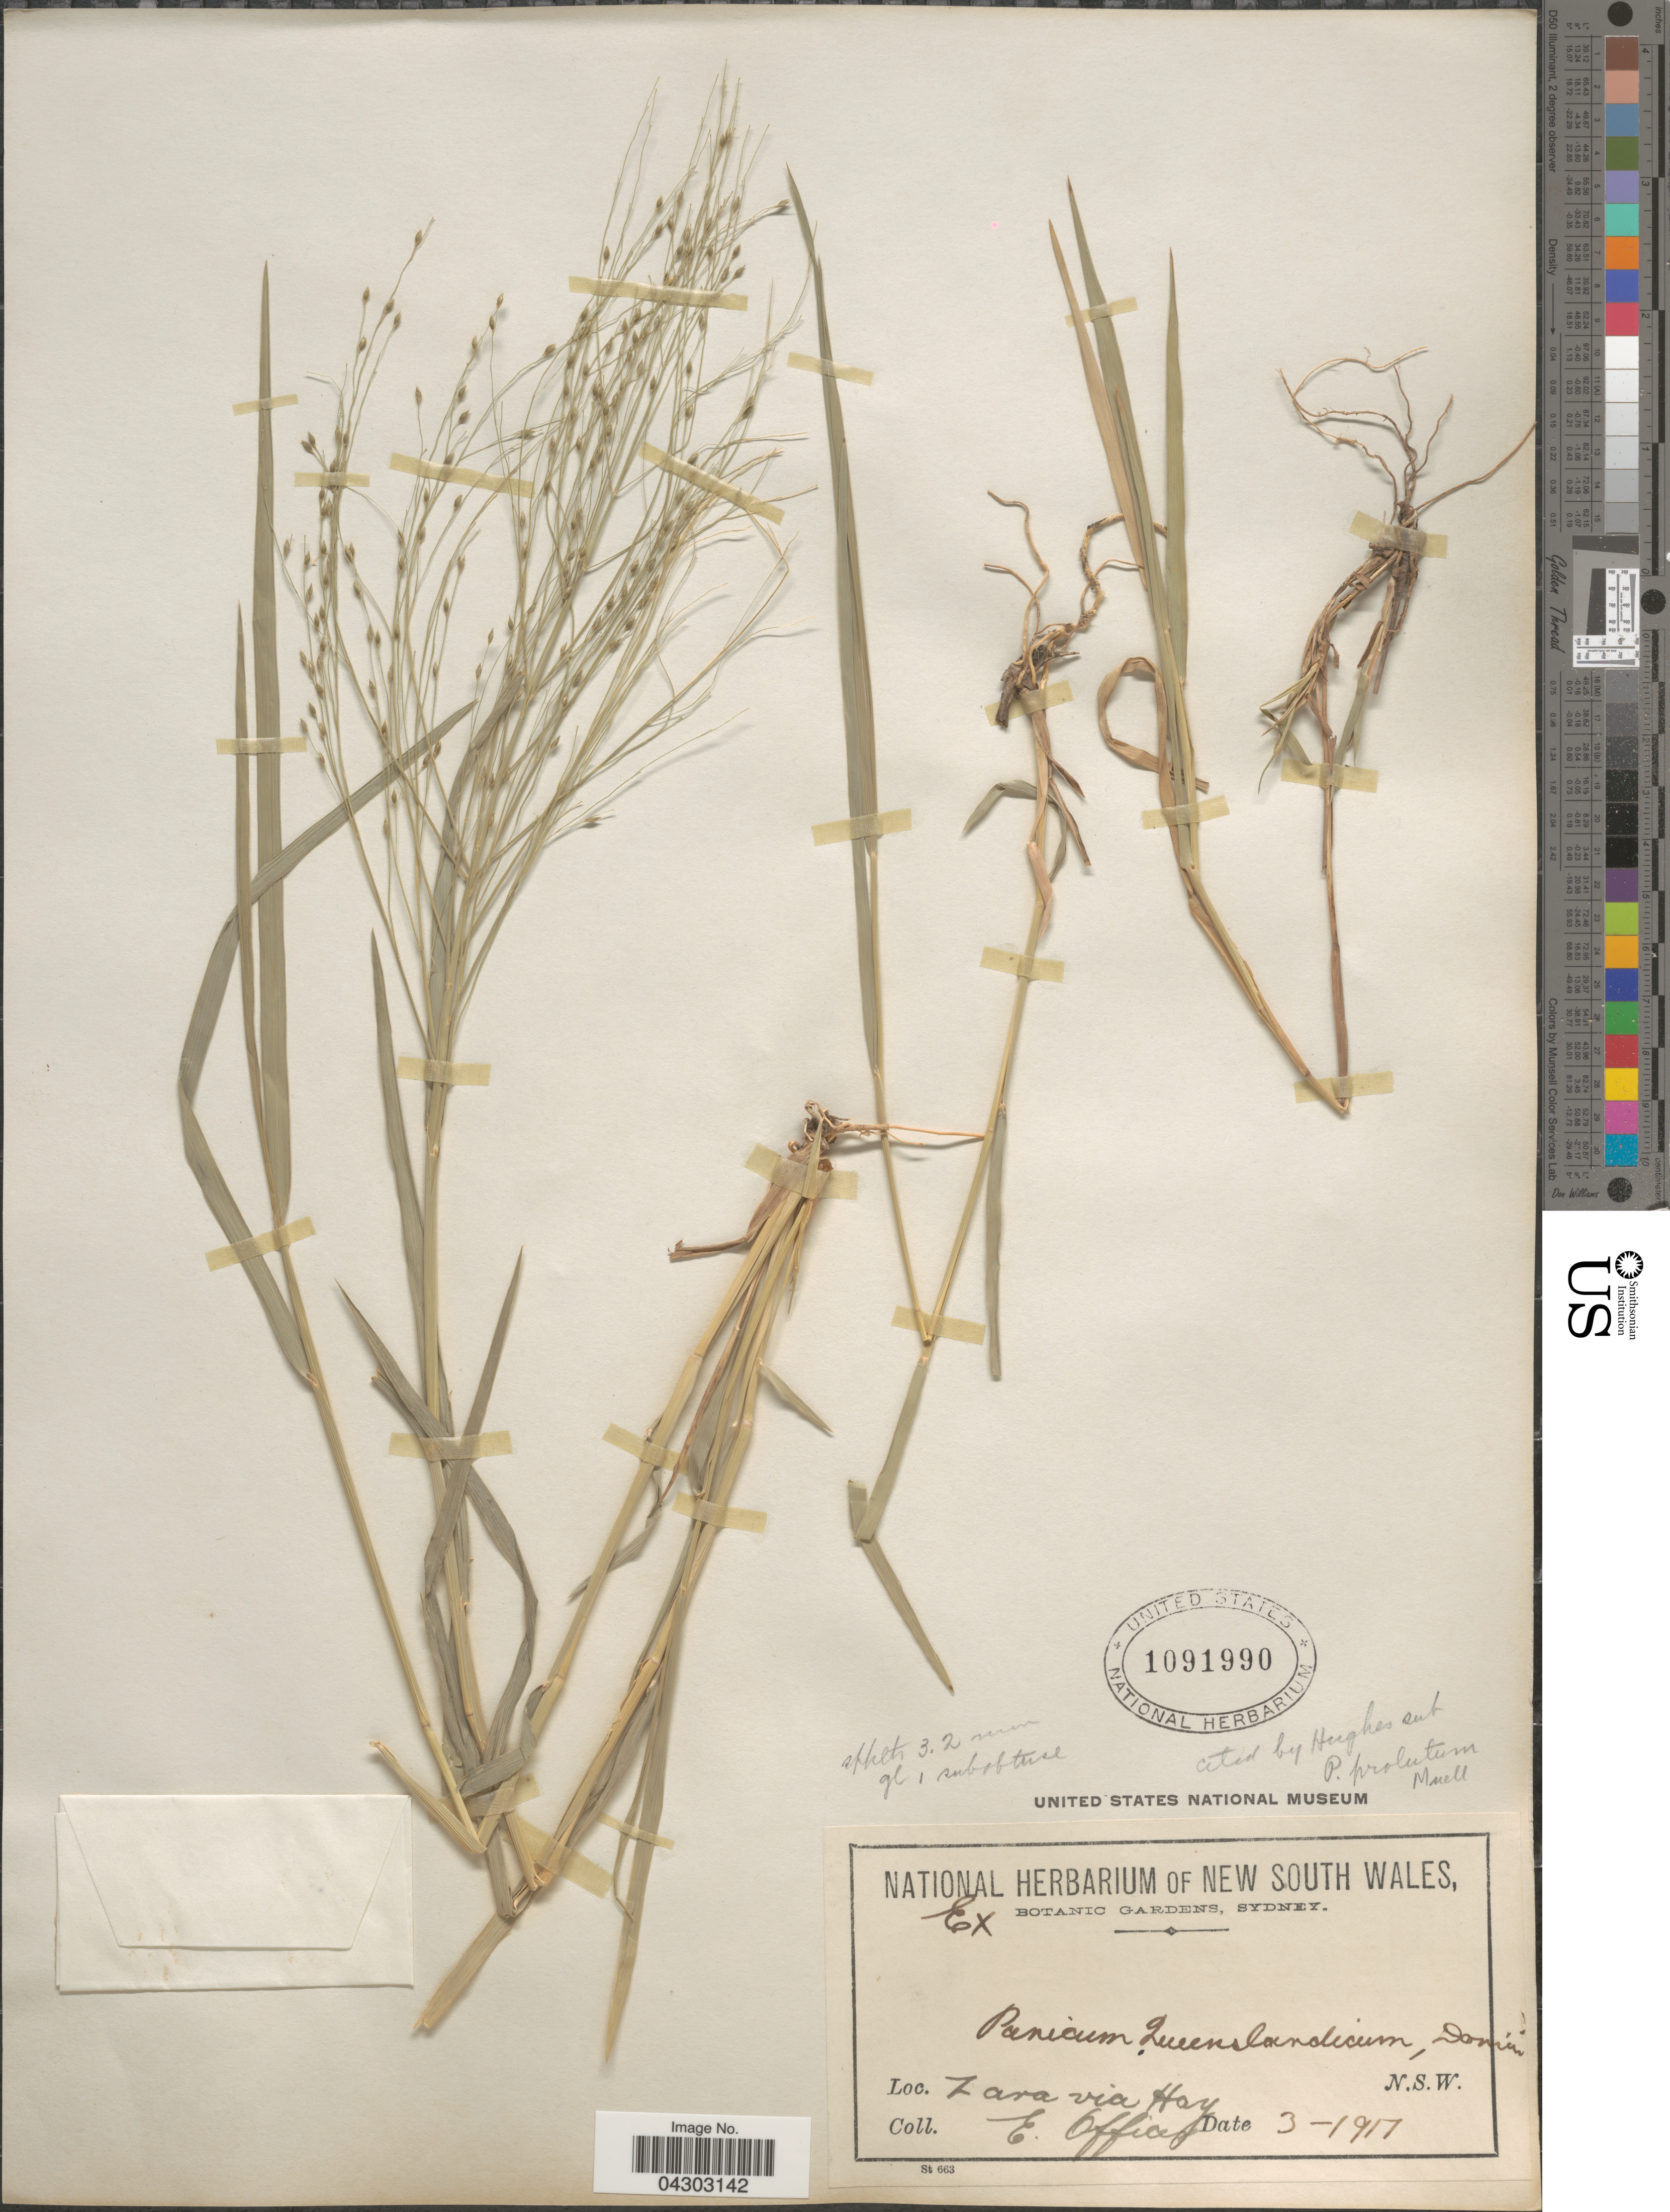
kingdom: Plantae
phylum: Tracheophyta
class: Liliopsida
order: Poales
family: Poaceae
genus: Panicum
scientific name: Panicum prolutum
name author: F. Muell.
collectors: E. Officer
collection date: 1917-03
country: Australia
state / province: New South Wales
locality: Zara via Hay.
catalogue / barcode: US 1091990